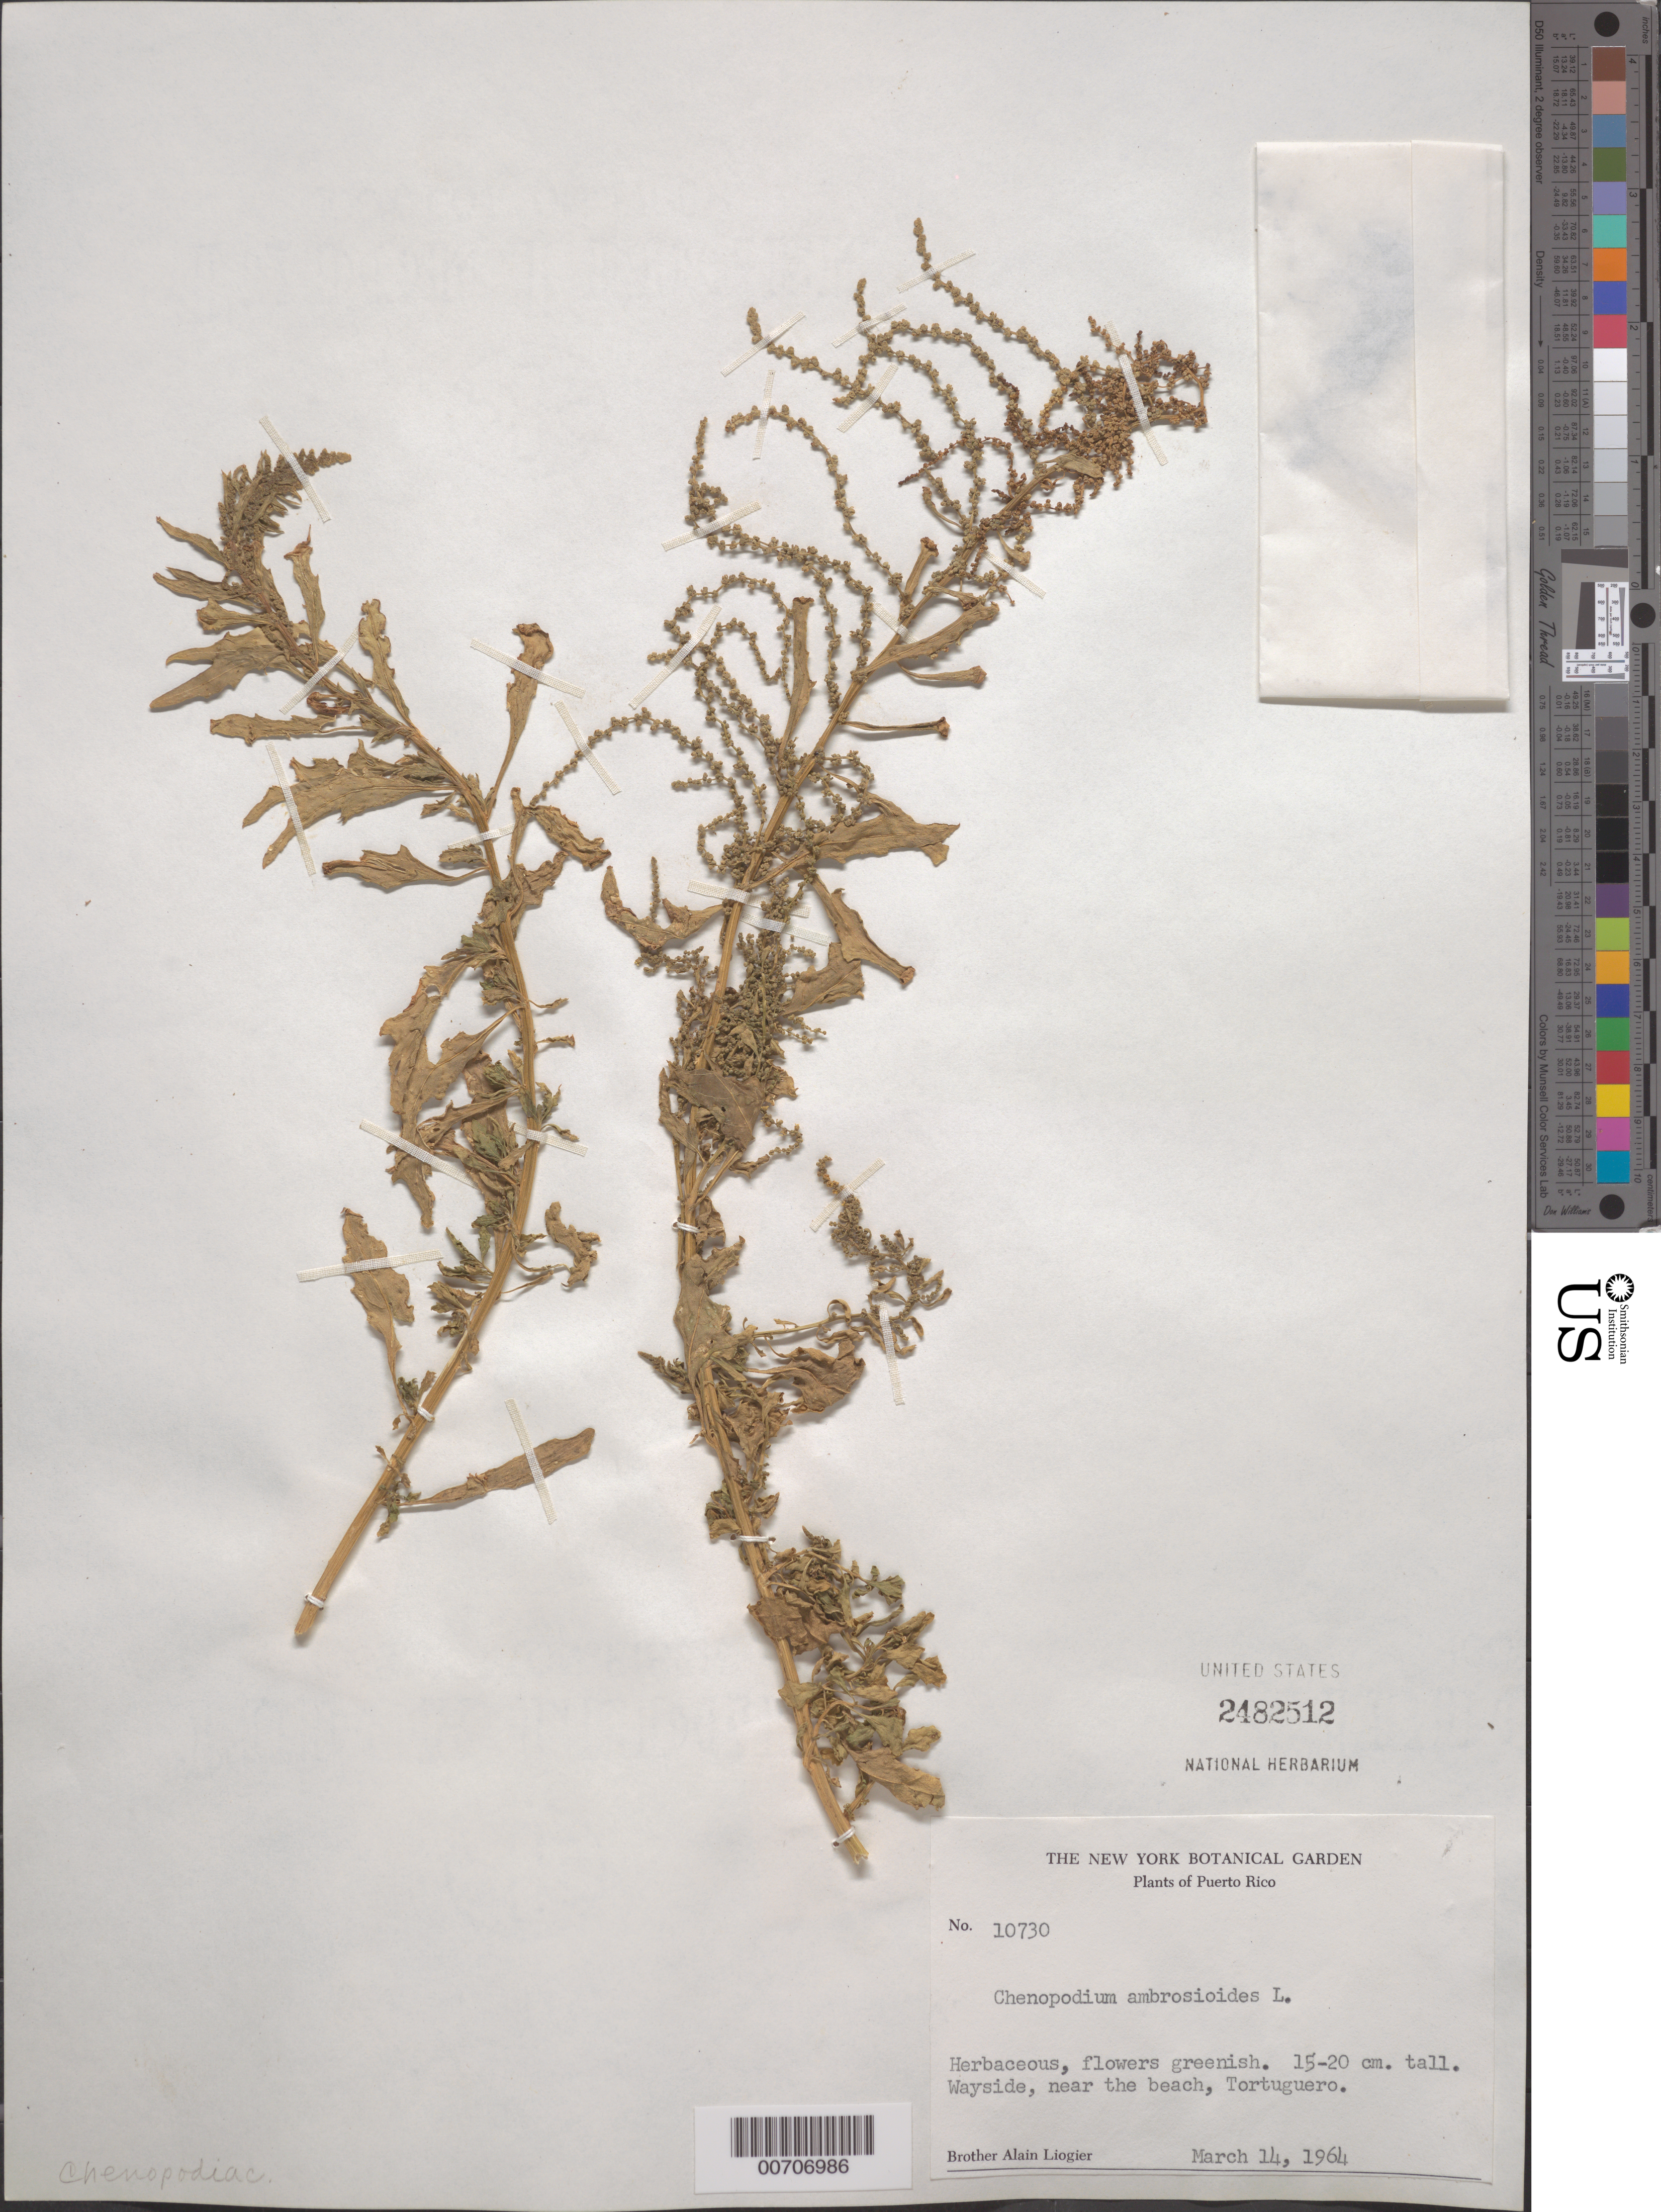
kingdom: Plantae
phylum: Tracheophyta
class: Magnoliopsida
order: Caryophyllales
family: Amaranthaceae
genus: Chenopodium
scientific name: Chenopodium ambrosioides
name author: L.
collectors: A. H. Liogier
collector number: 10730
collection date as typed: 14 Mar 1964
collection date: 1964-03-14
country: Puerto Rico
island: Greater Antilles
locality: Tortuguero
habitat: Wayside, near the beach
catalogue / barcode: US 2482512